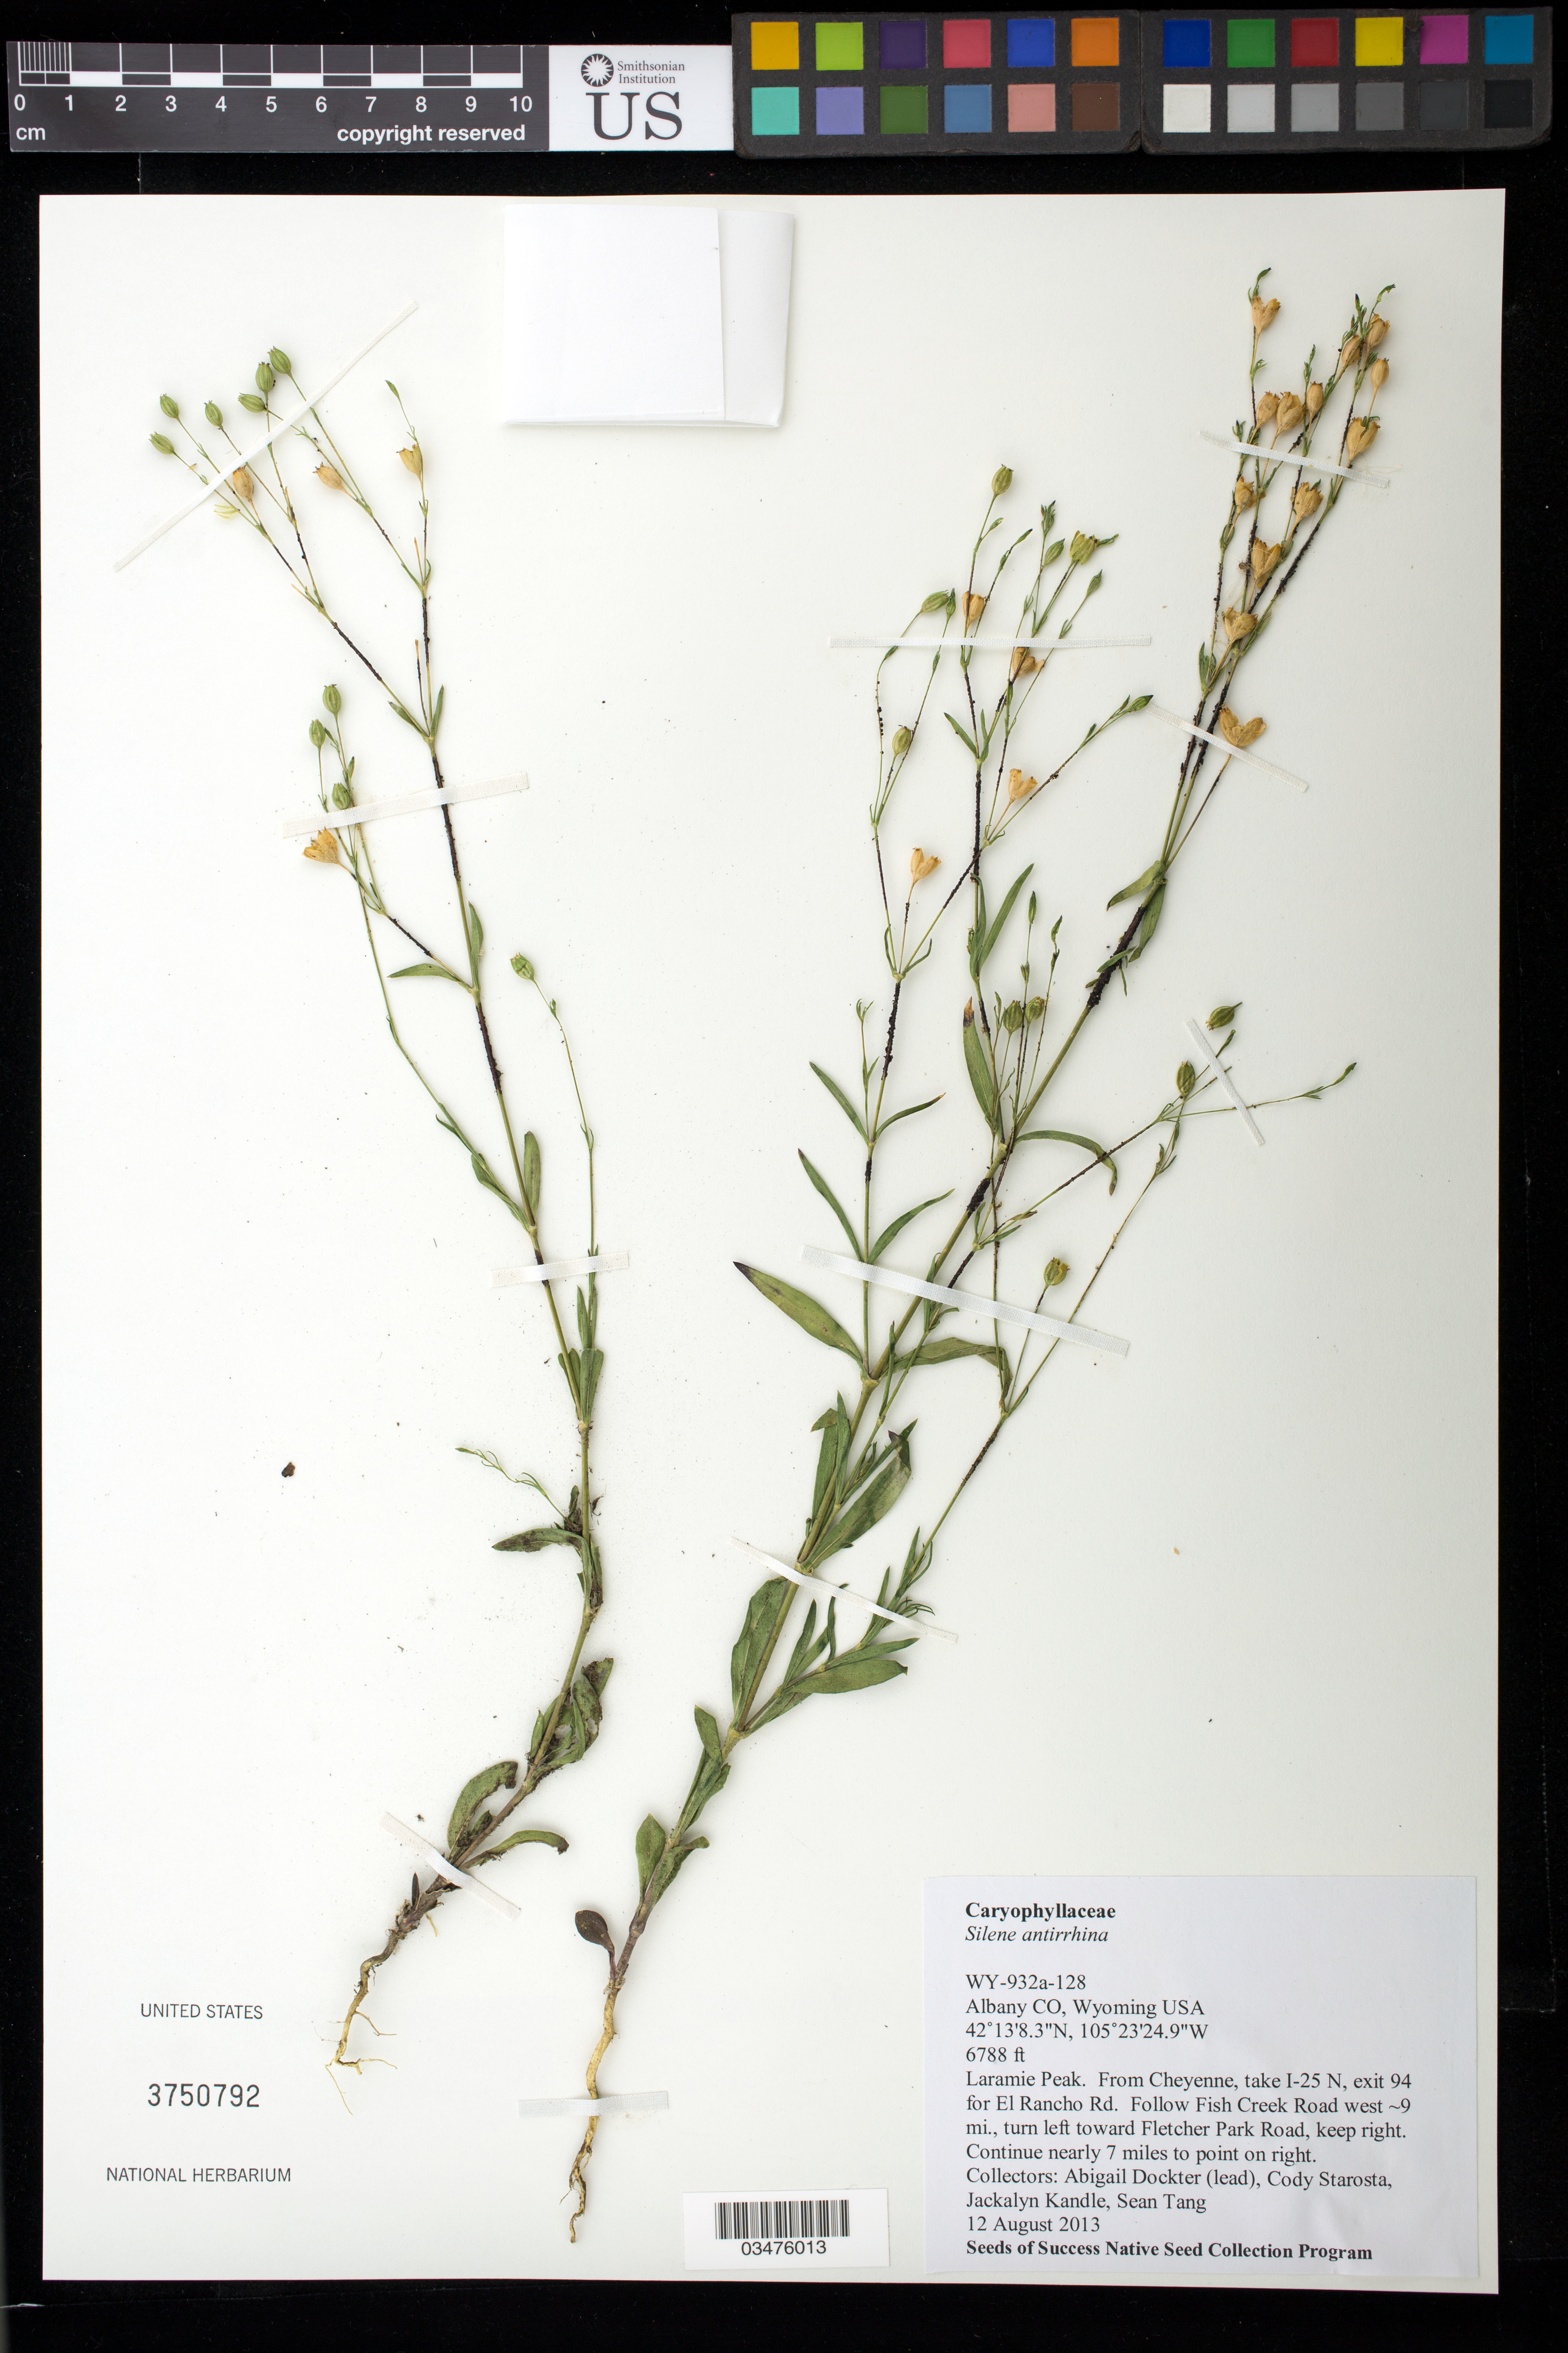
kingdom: Plantae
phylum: Tracheophyta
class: Magnoliopsida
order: Caryophyllales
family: Caryophyllaceae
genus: Silene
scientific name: Silene antirrhina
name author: L.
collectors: A. Dockter, C. Starosta, J. Kandle & S. Tang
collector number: WY932A-128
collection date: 2013-08-12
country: United States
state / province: Wyoming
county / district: Albany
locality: Laramie Peak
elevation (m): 2069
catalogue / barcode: US 3750792